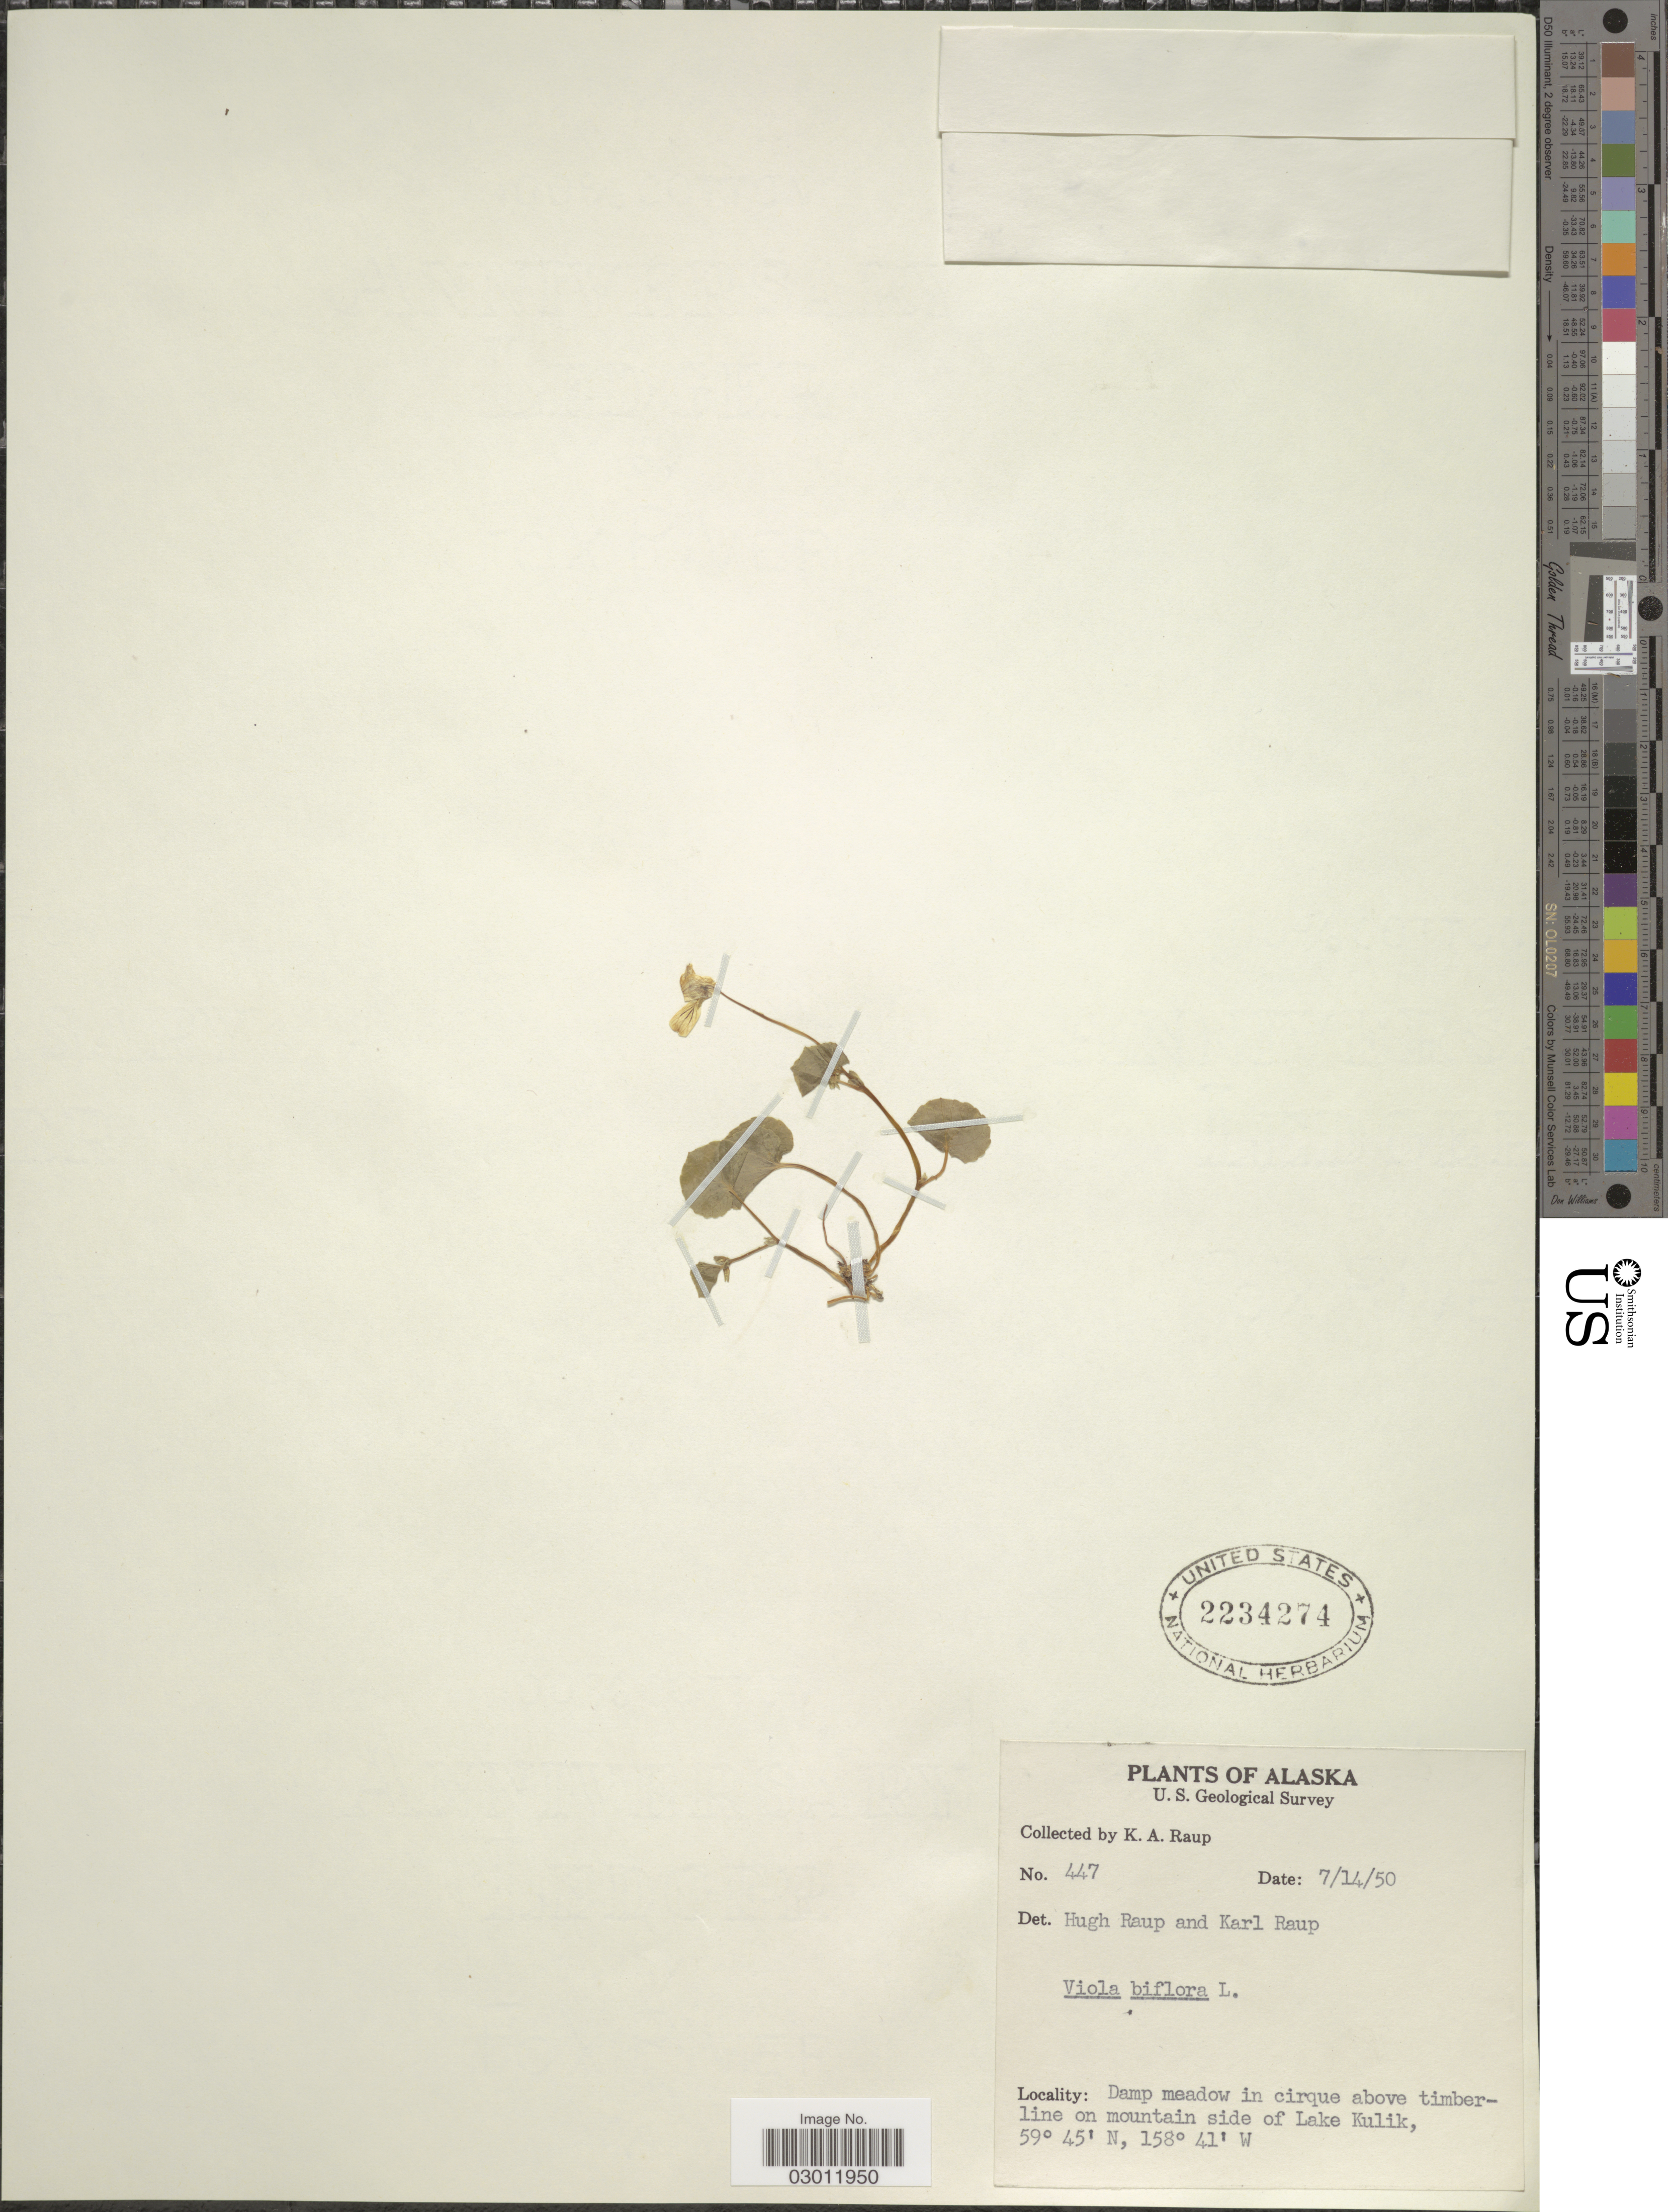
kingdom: Plantae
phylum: Tracheophyta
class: Magnoliopsida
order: Malpighiales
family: Violaceae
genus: Viola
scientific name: Viola biflora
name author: L.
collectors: K. Raup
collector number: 447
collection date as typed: Transcribed d/m/y: 14/7/50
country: United States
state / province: Alaska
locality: Damp meadow in cirque above timberline on mountain side of Lake Kulik.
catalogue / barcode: US 2234274